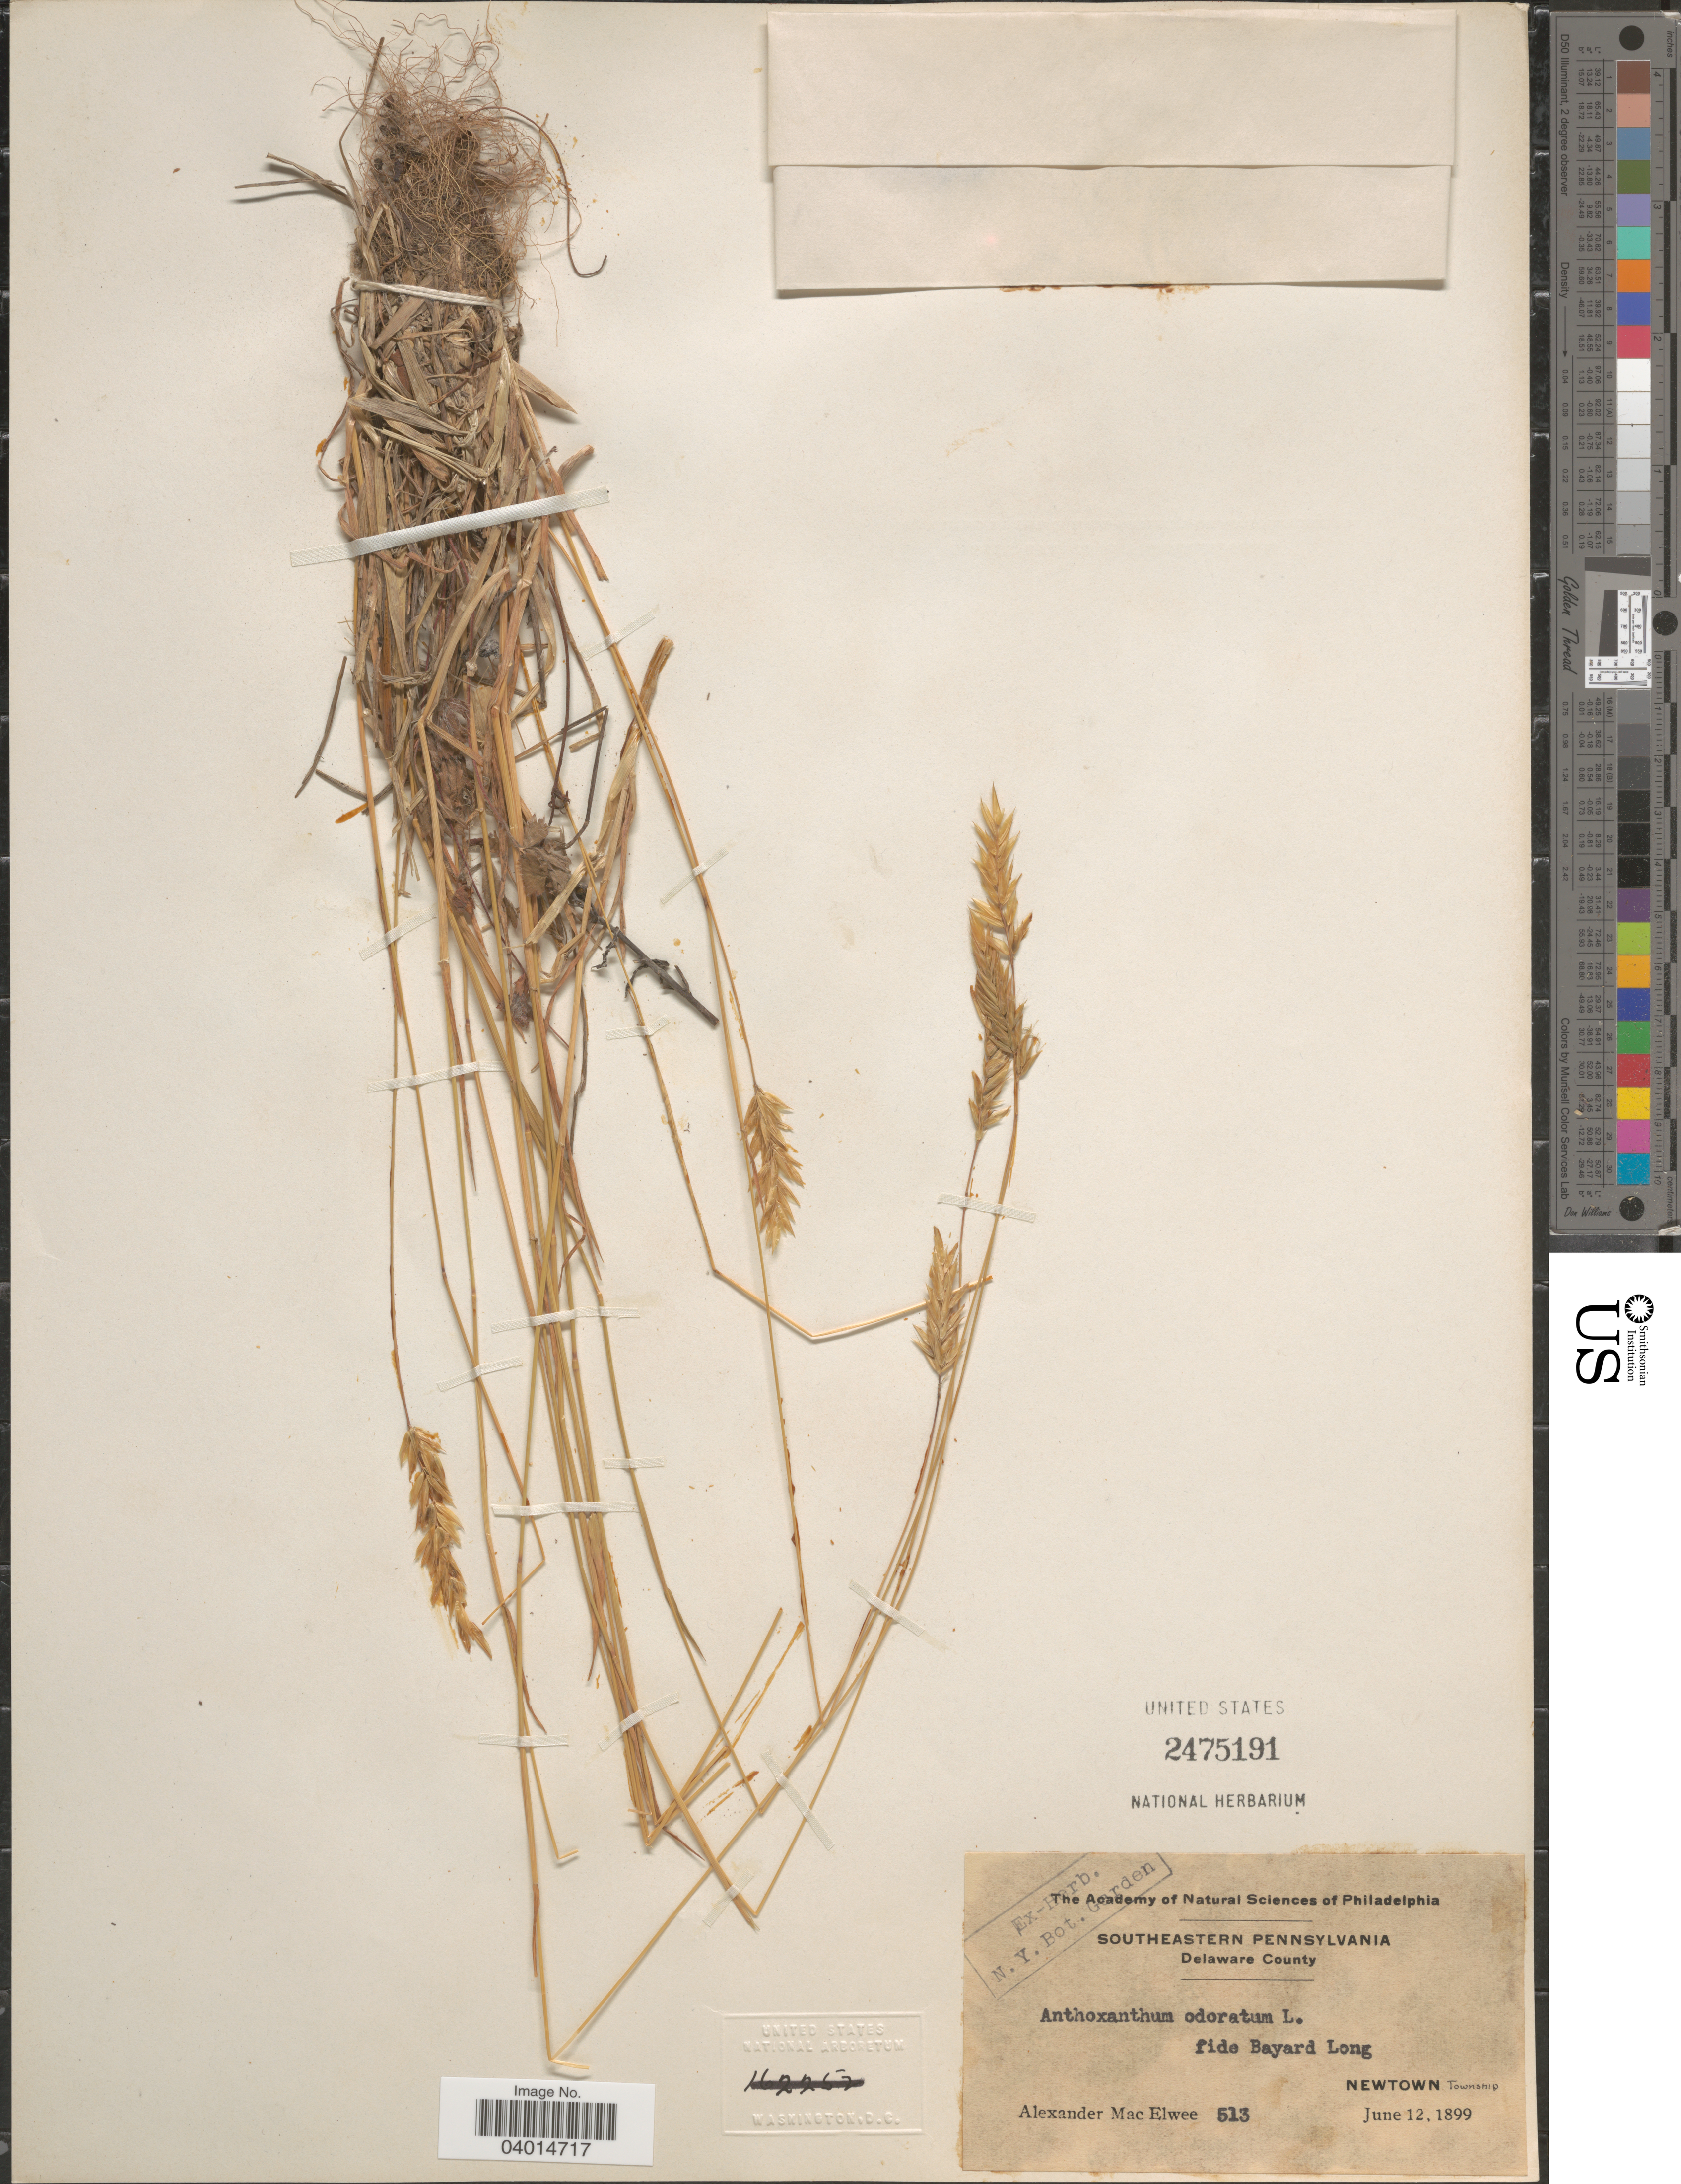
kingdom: Plantae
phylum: Tracheophyta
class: Liliopsida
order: Poales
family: Poaceae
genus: Anthoxanthum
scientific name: Anthoxanthum odoratum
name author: L.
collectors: A. MacElwee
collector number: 513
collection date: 1899-06-12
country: United States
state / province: Pennsylvania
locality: Southeastern Pennsylvania. Delaware County. Newtown Township.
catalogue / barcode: US 2475191